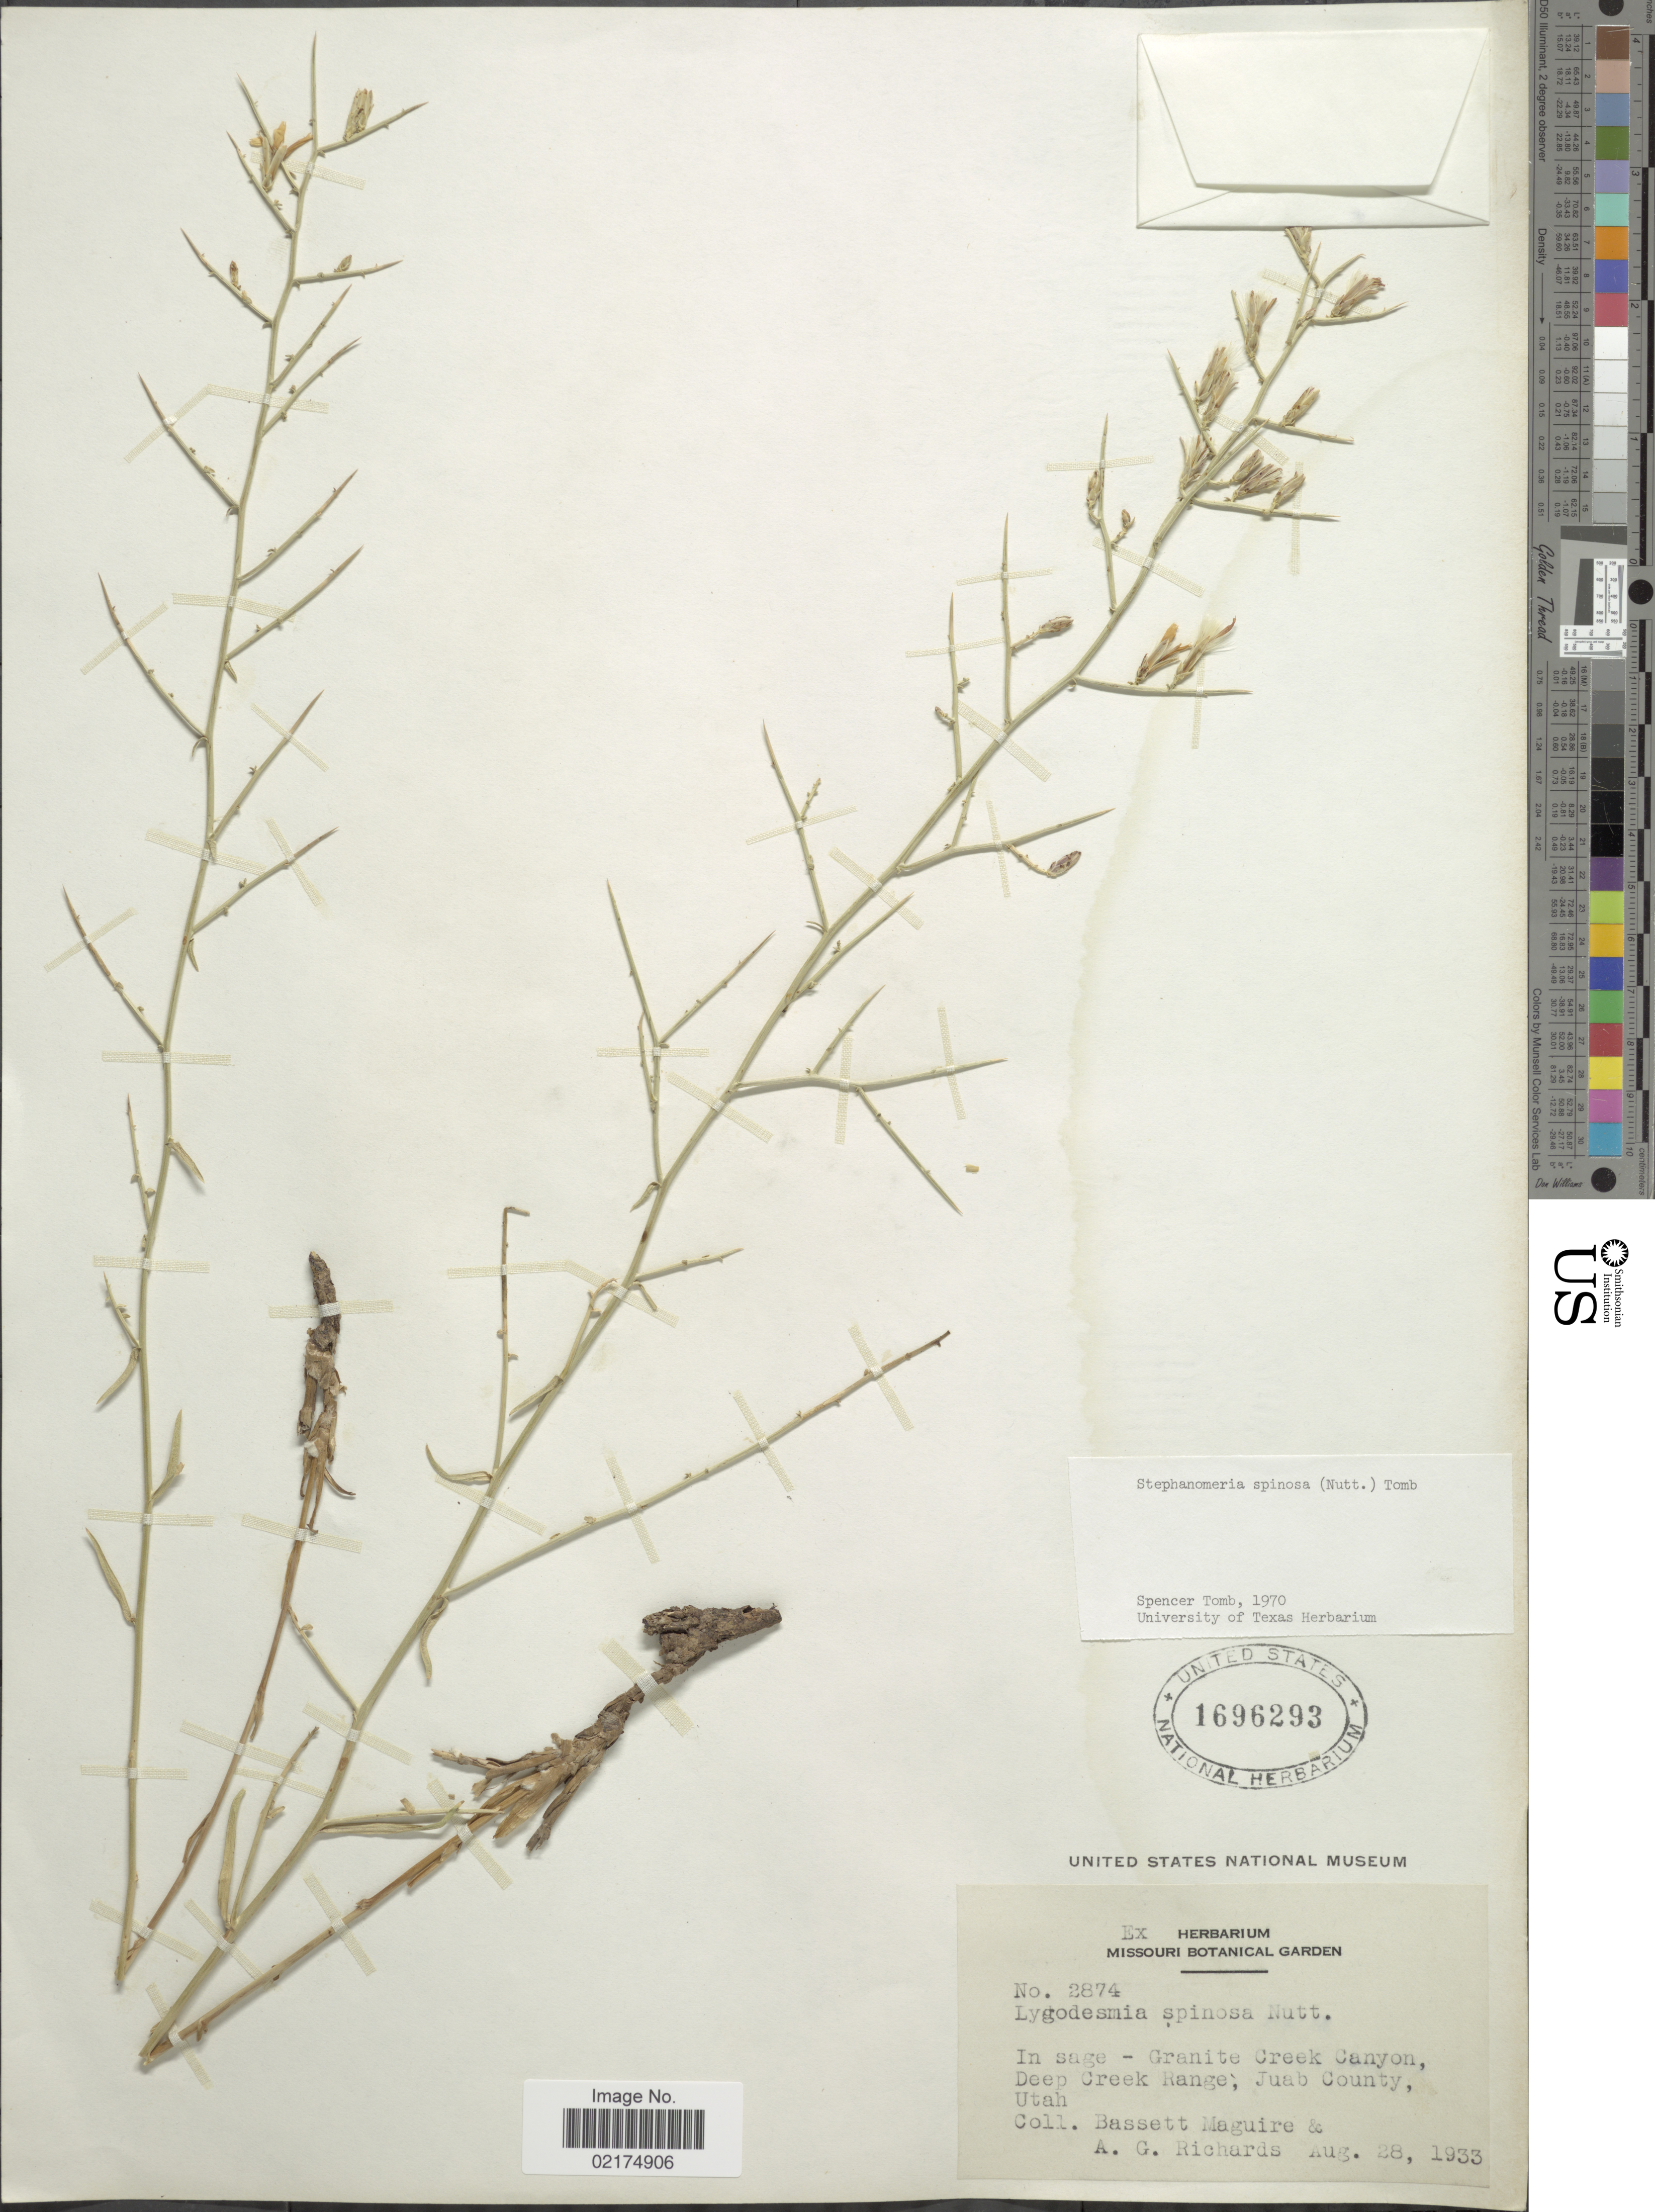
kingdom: Plantae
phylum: Tracheophyta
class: Magnoliopsida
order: Asterales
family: Asteraceae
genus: Pleiacanthus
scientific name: Pleiacanthus spinosus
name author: (Nutt.) Rydb.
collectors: A. Richards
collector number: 2874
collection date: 1933-08-28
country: United States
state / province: Utah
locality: Granite Creek Canyon, Deep Creek Range, Juab County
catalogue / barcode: US 1696293